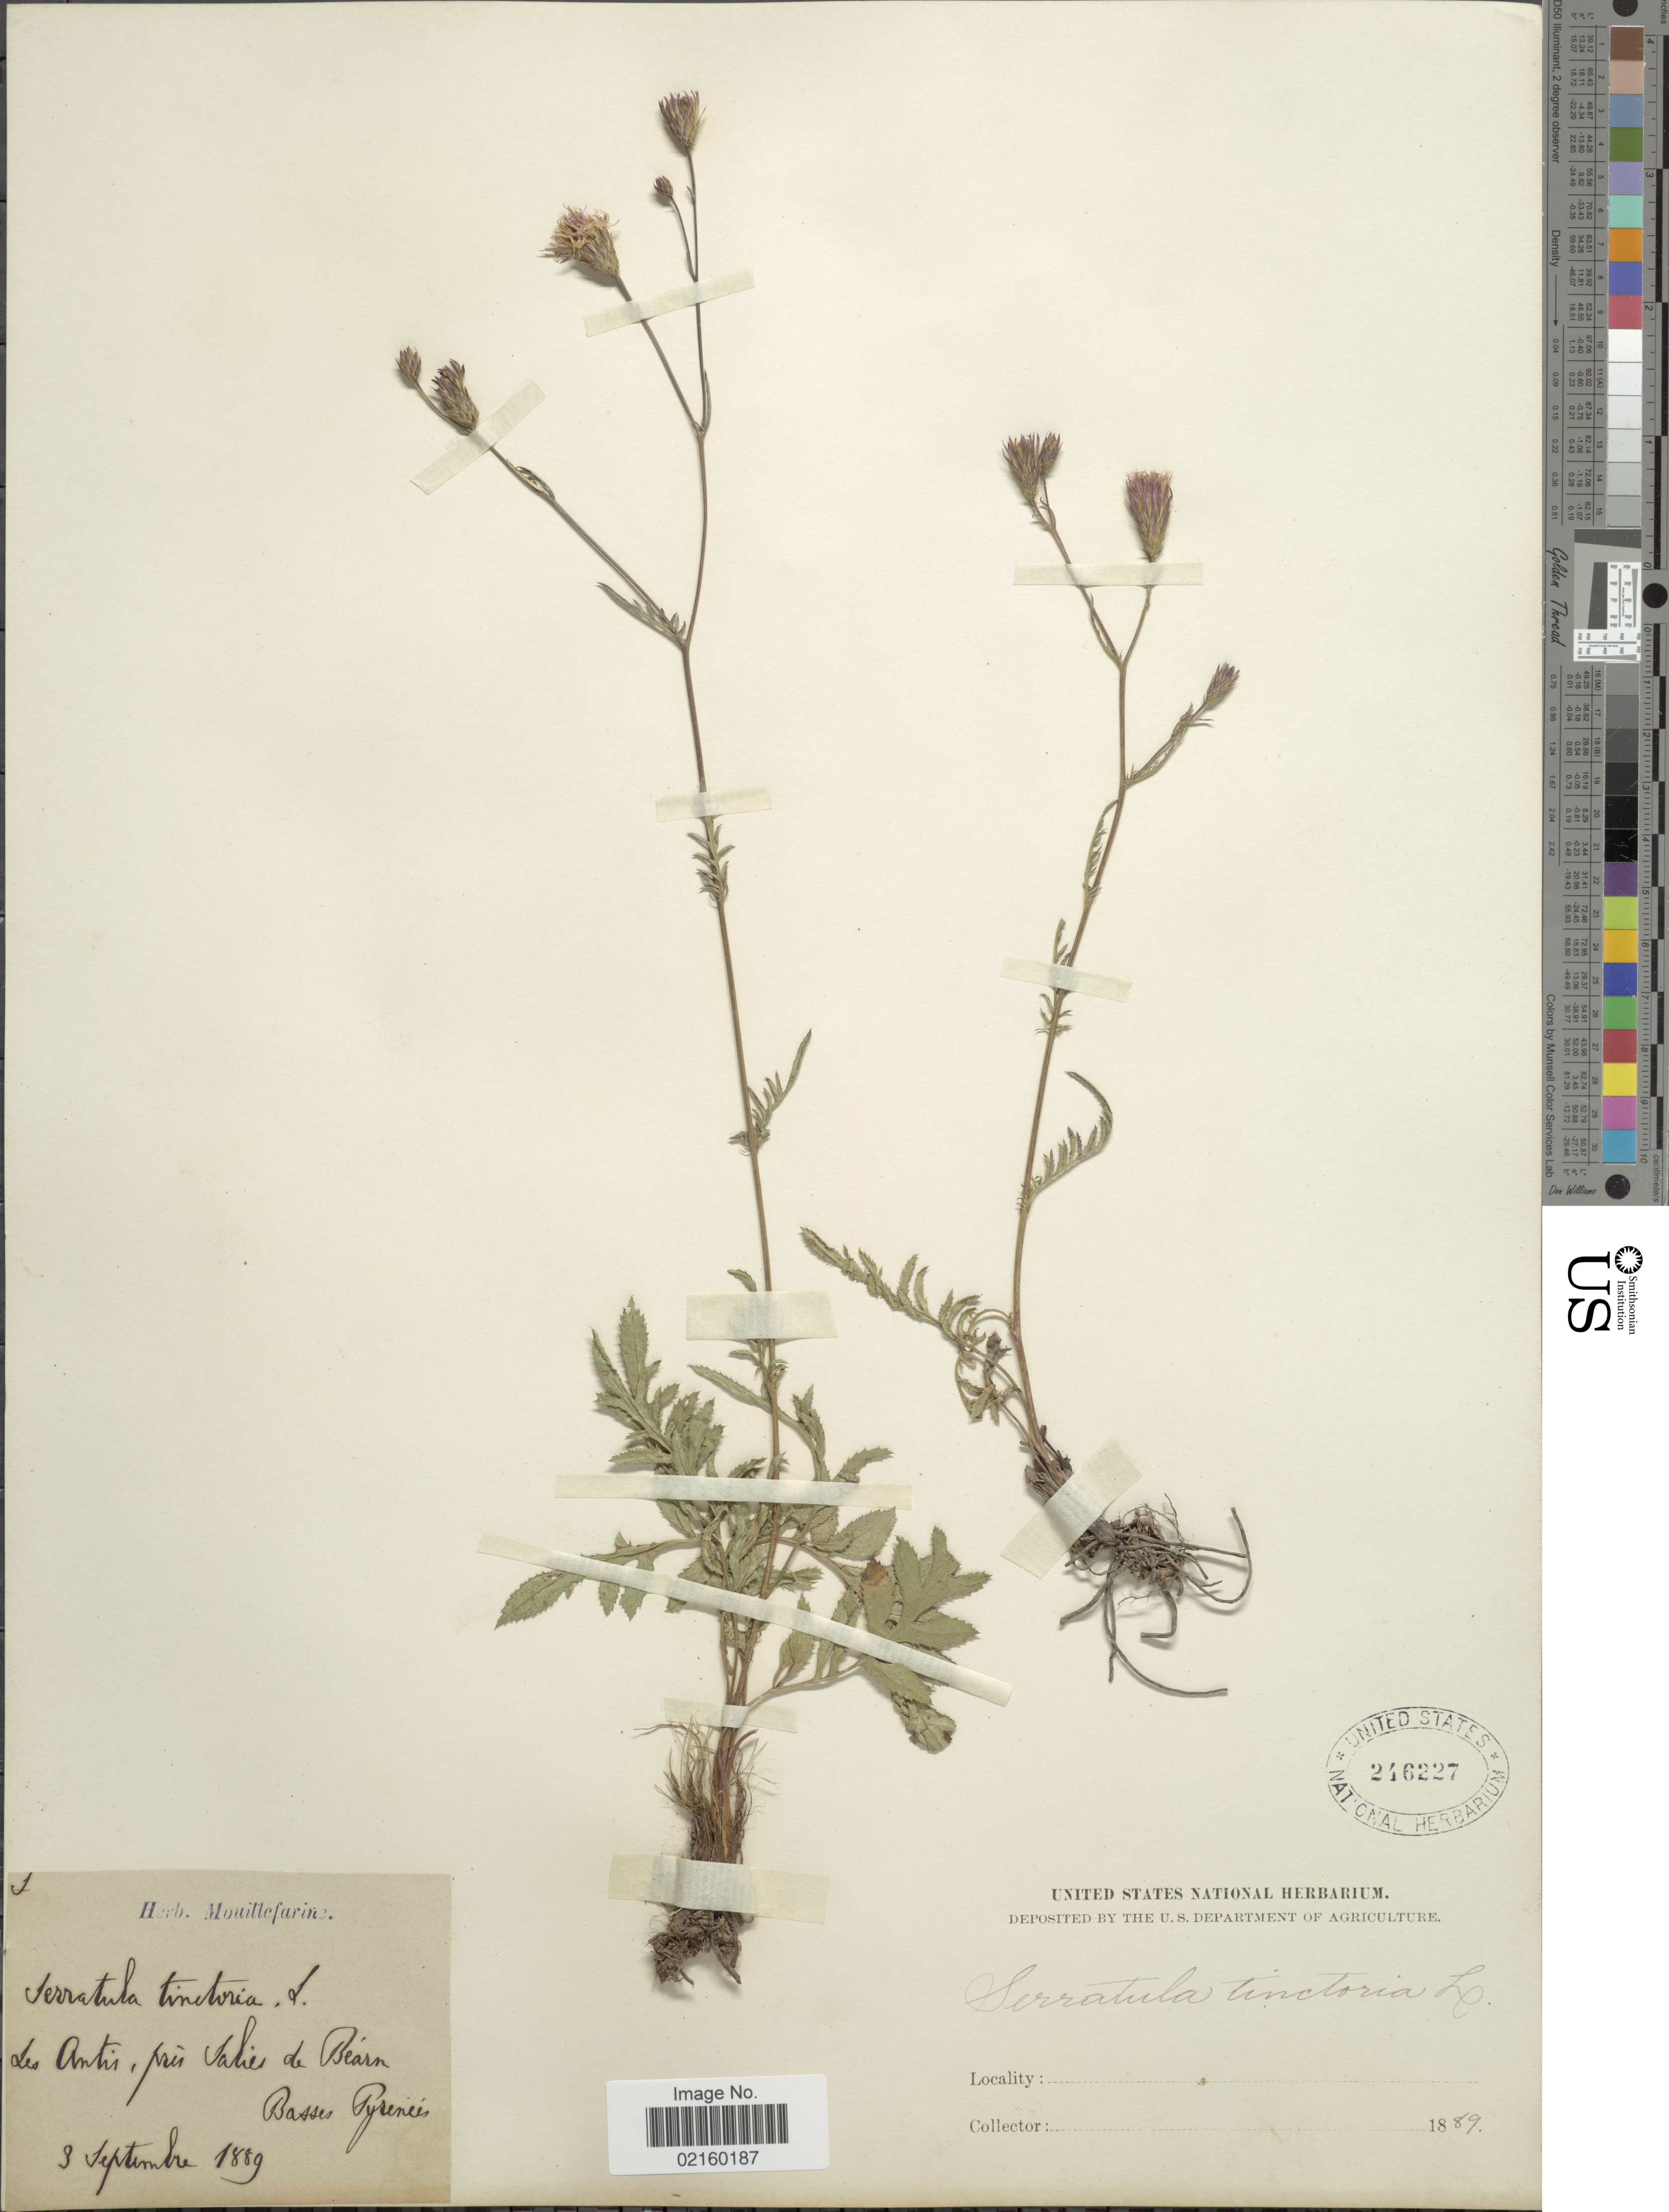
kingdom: Plantae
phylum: Tracheophyta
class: Magnoliopsida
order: Asterales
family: Asteraceae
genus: Serratula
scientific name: Serratula tinctoria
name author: L.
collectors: ex herb. Mouillefarine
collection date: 1889-09-03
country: France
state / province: Nouvelle-Aquitaine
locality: Les Antis, près Salies de Béarn, Basses Pyrénées.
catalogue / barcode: US 246227